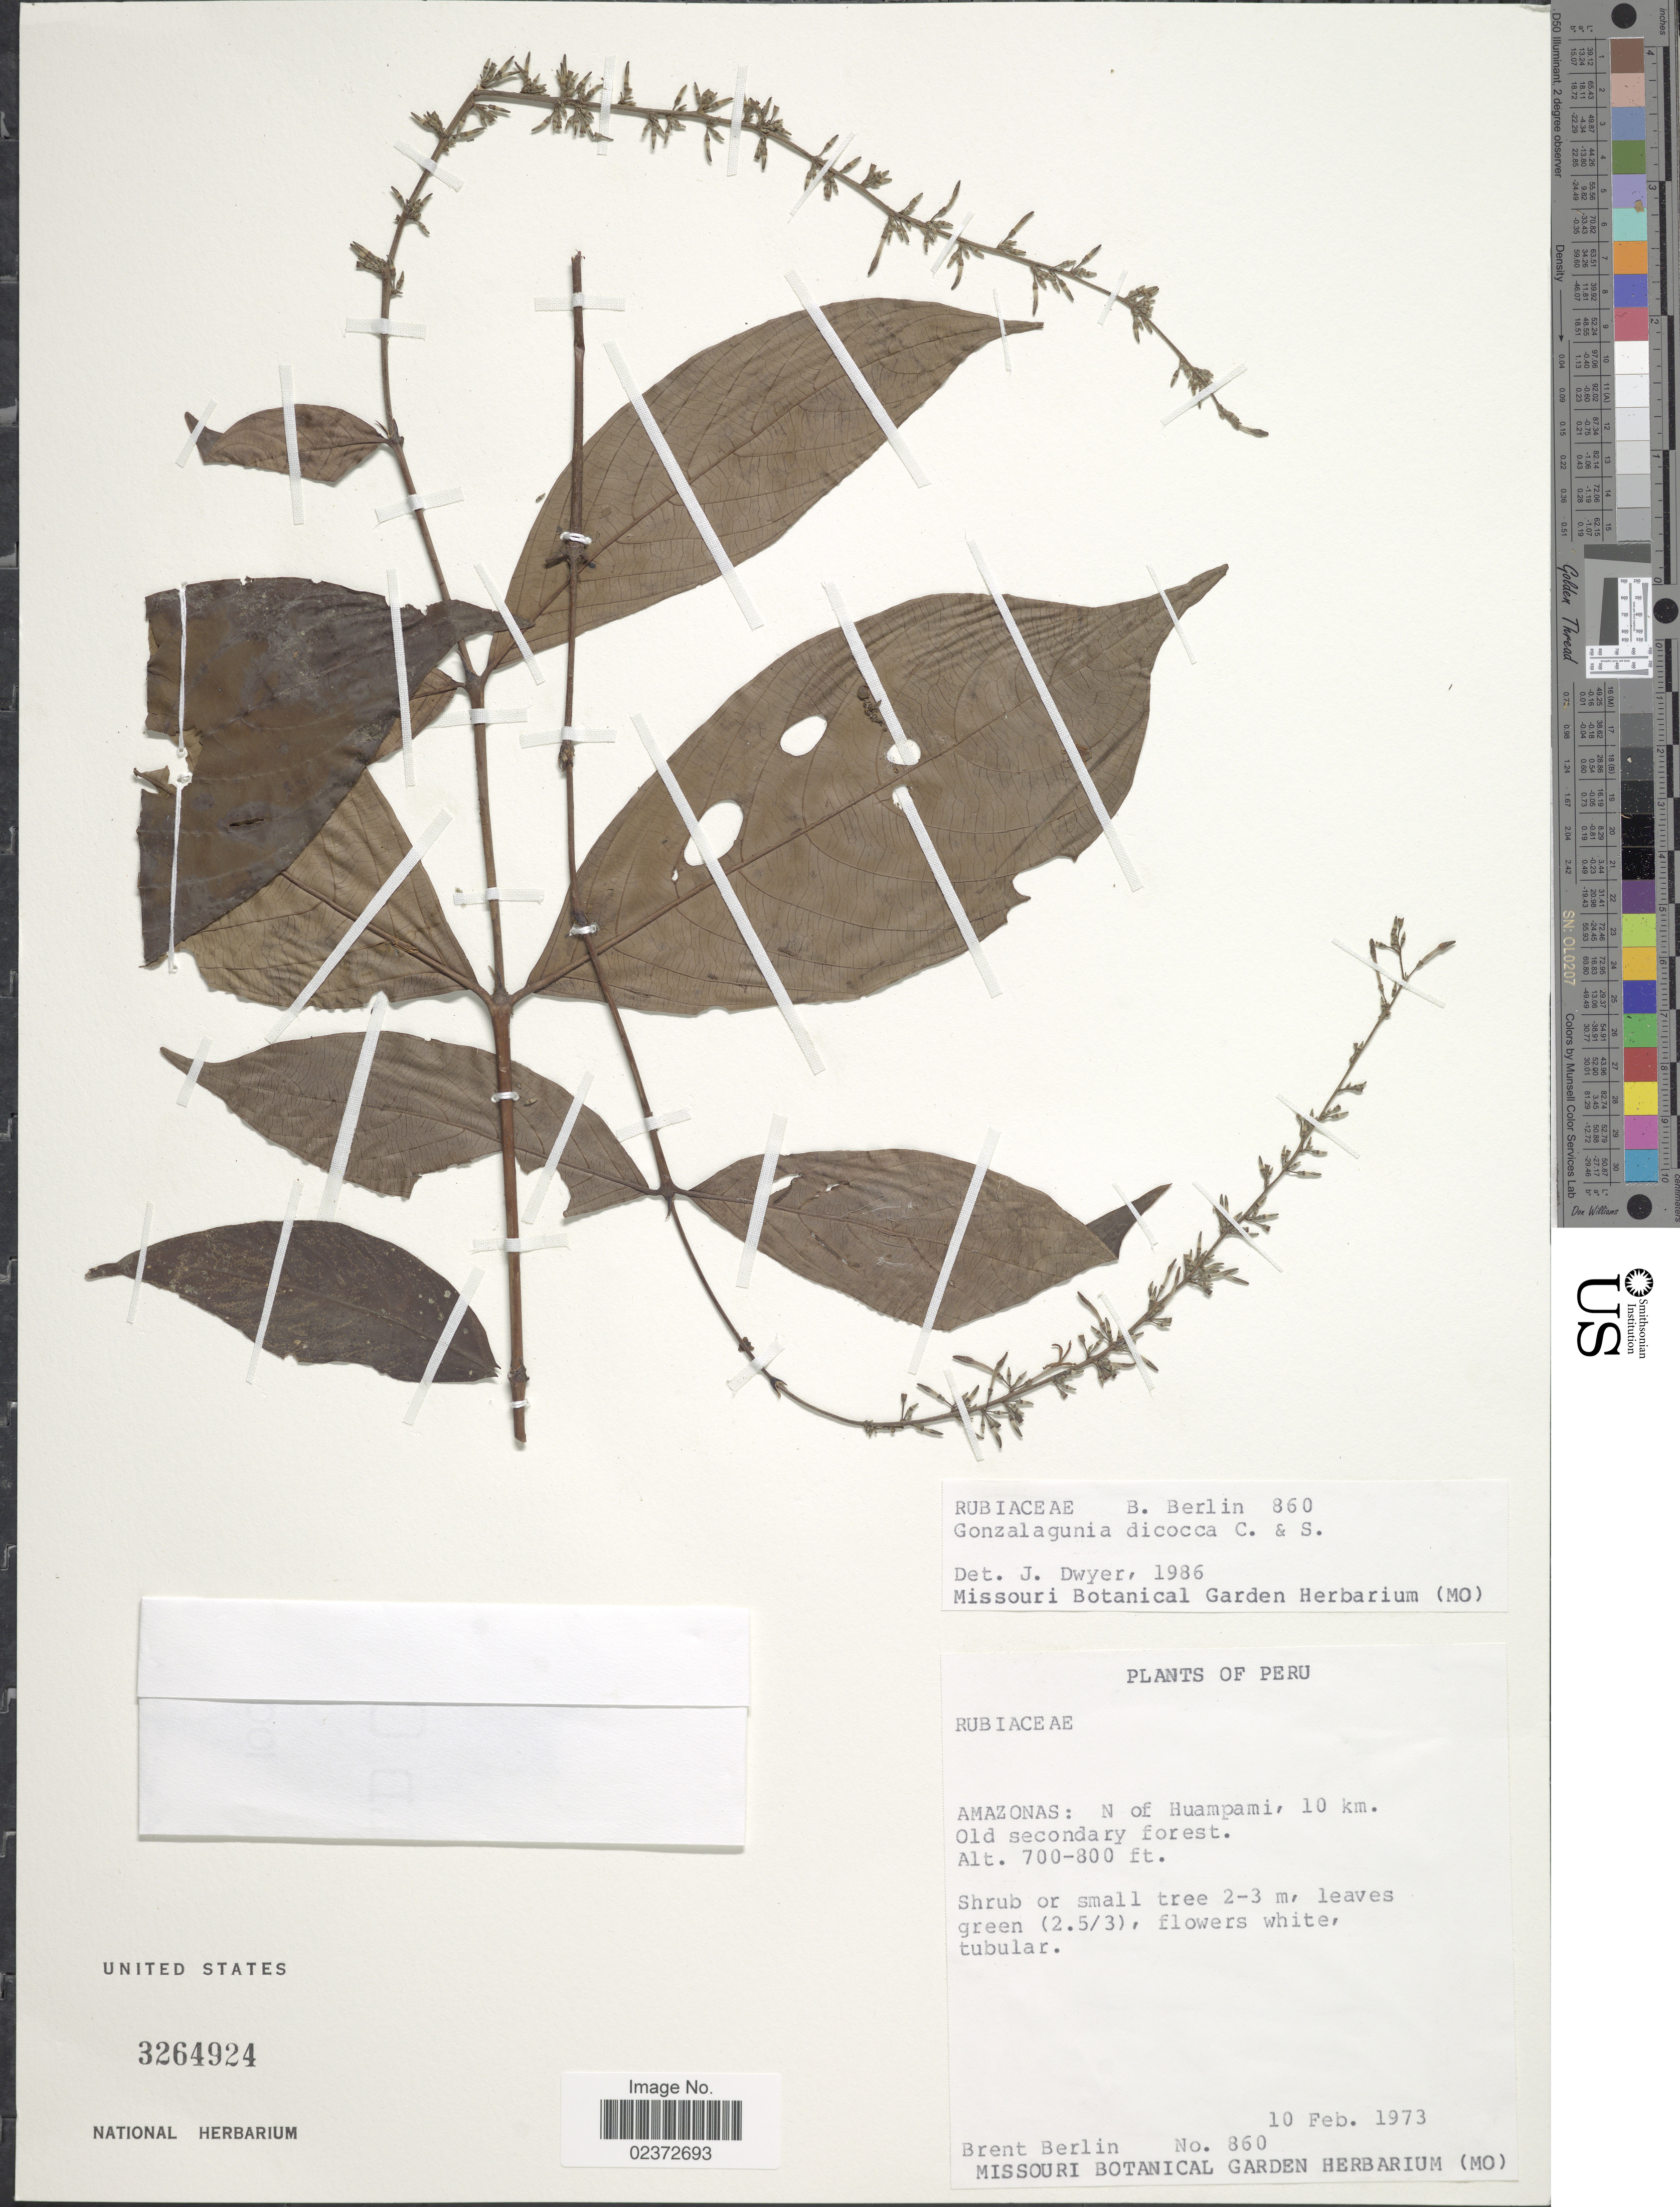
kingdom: Plantae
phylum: Tracheophyta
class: Magnoliopsida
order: Gentianales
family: Rubiaceae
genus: Gonzalagunia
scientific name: Gonzalagunia dicocca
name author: Cham. & Schltdl.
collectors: B. Berlin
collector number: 860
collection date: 1973-02-10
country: Peru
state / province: Amazonas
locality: N of Huampami, 10 km.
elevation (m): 213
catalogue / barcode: US 3264924